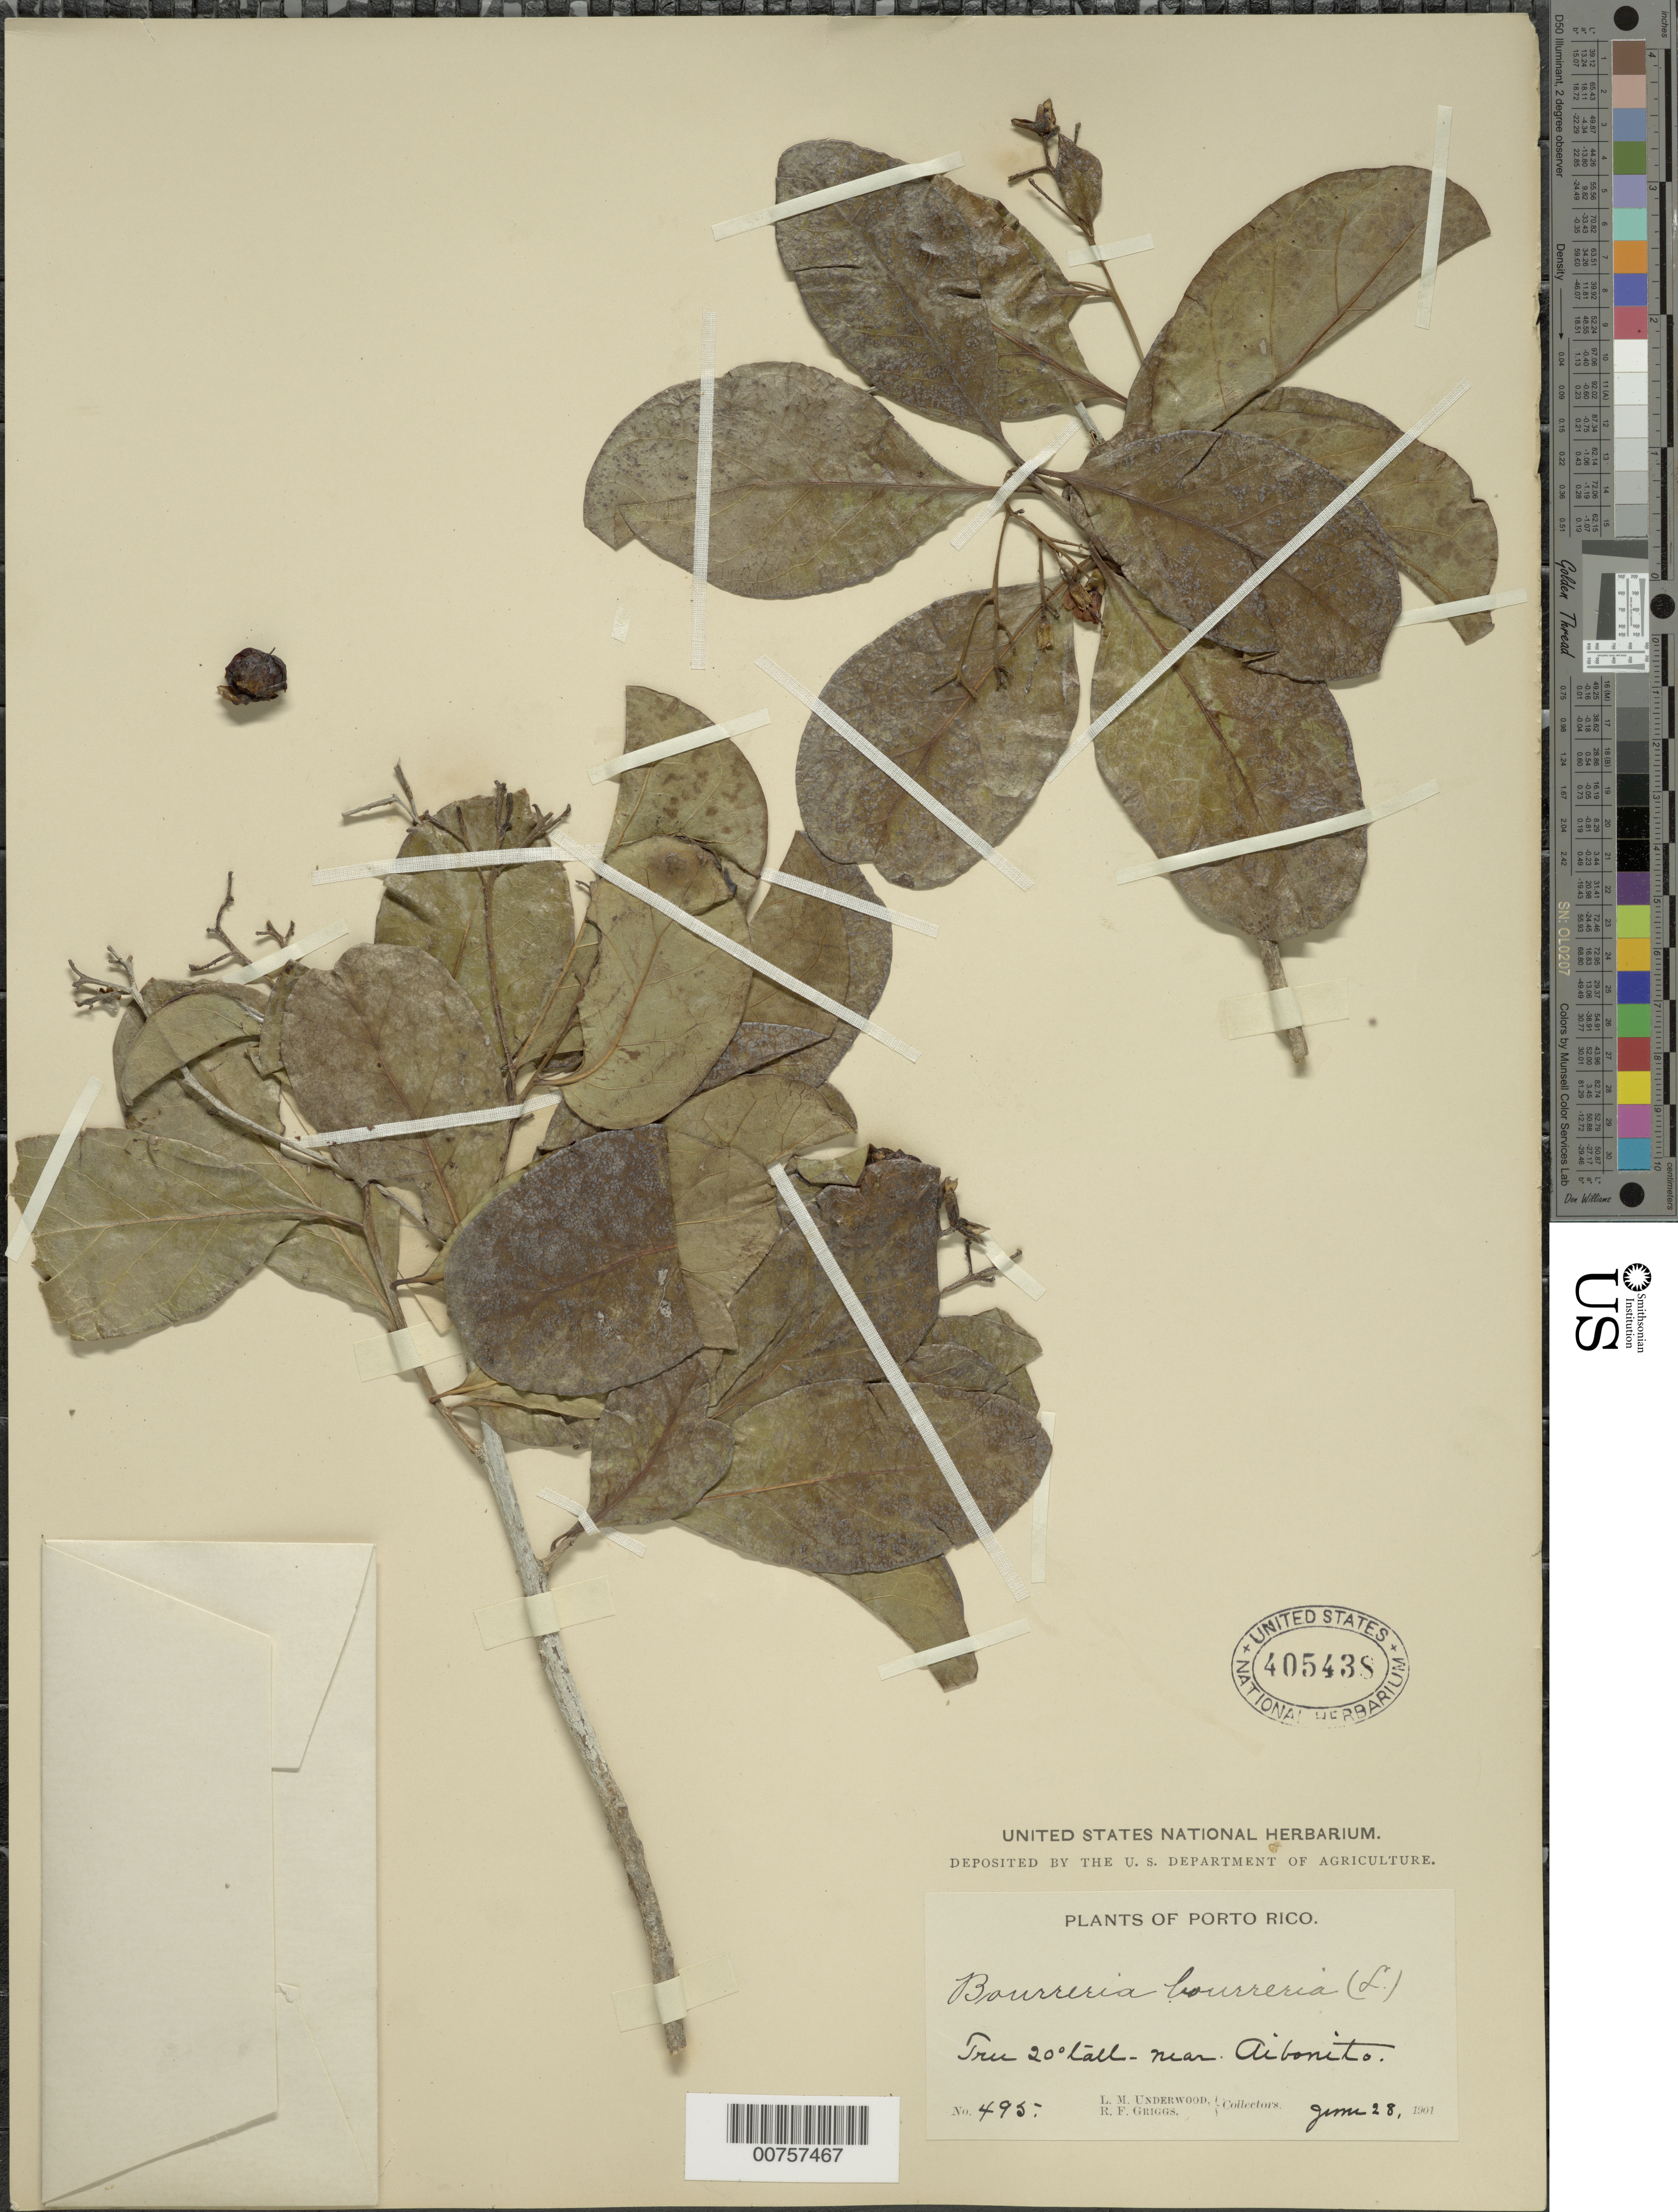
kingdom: Plantae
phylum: Tracheophyta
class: Magnoliopsida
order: Boraginales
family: Ehretiaceae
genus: Bourreria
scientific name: Bourreria succulenta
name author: Jacq.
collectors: L. M. Underwood & R. F. Griggs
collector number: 495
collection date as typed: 28 Jun 1901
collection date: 1901-06-28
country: Puerto Rico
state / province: Abonito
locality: Near Aibonito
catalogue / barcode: US 405438